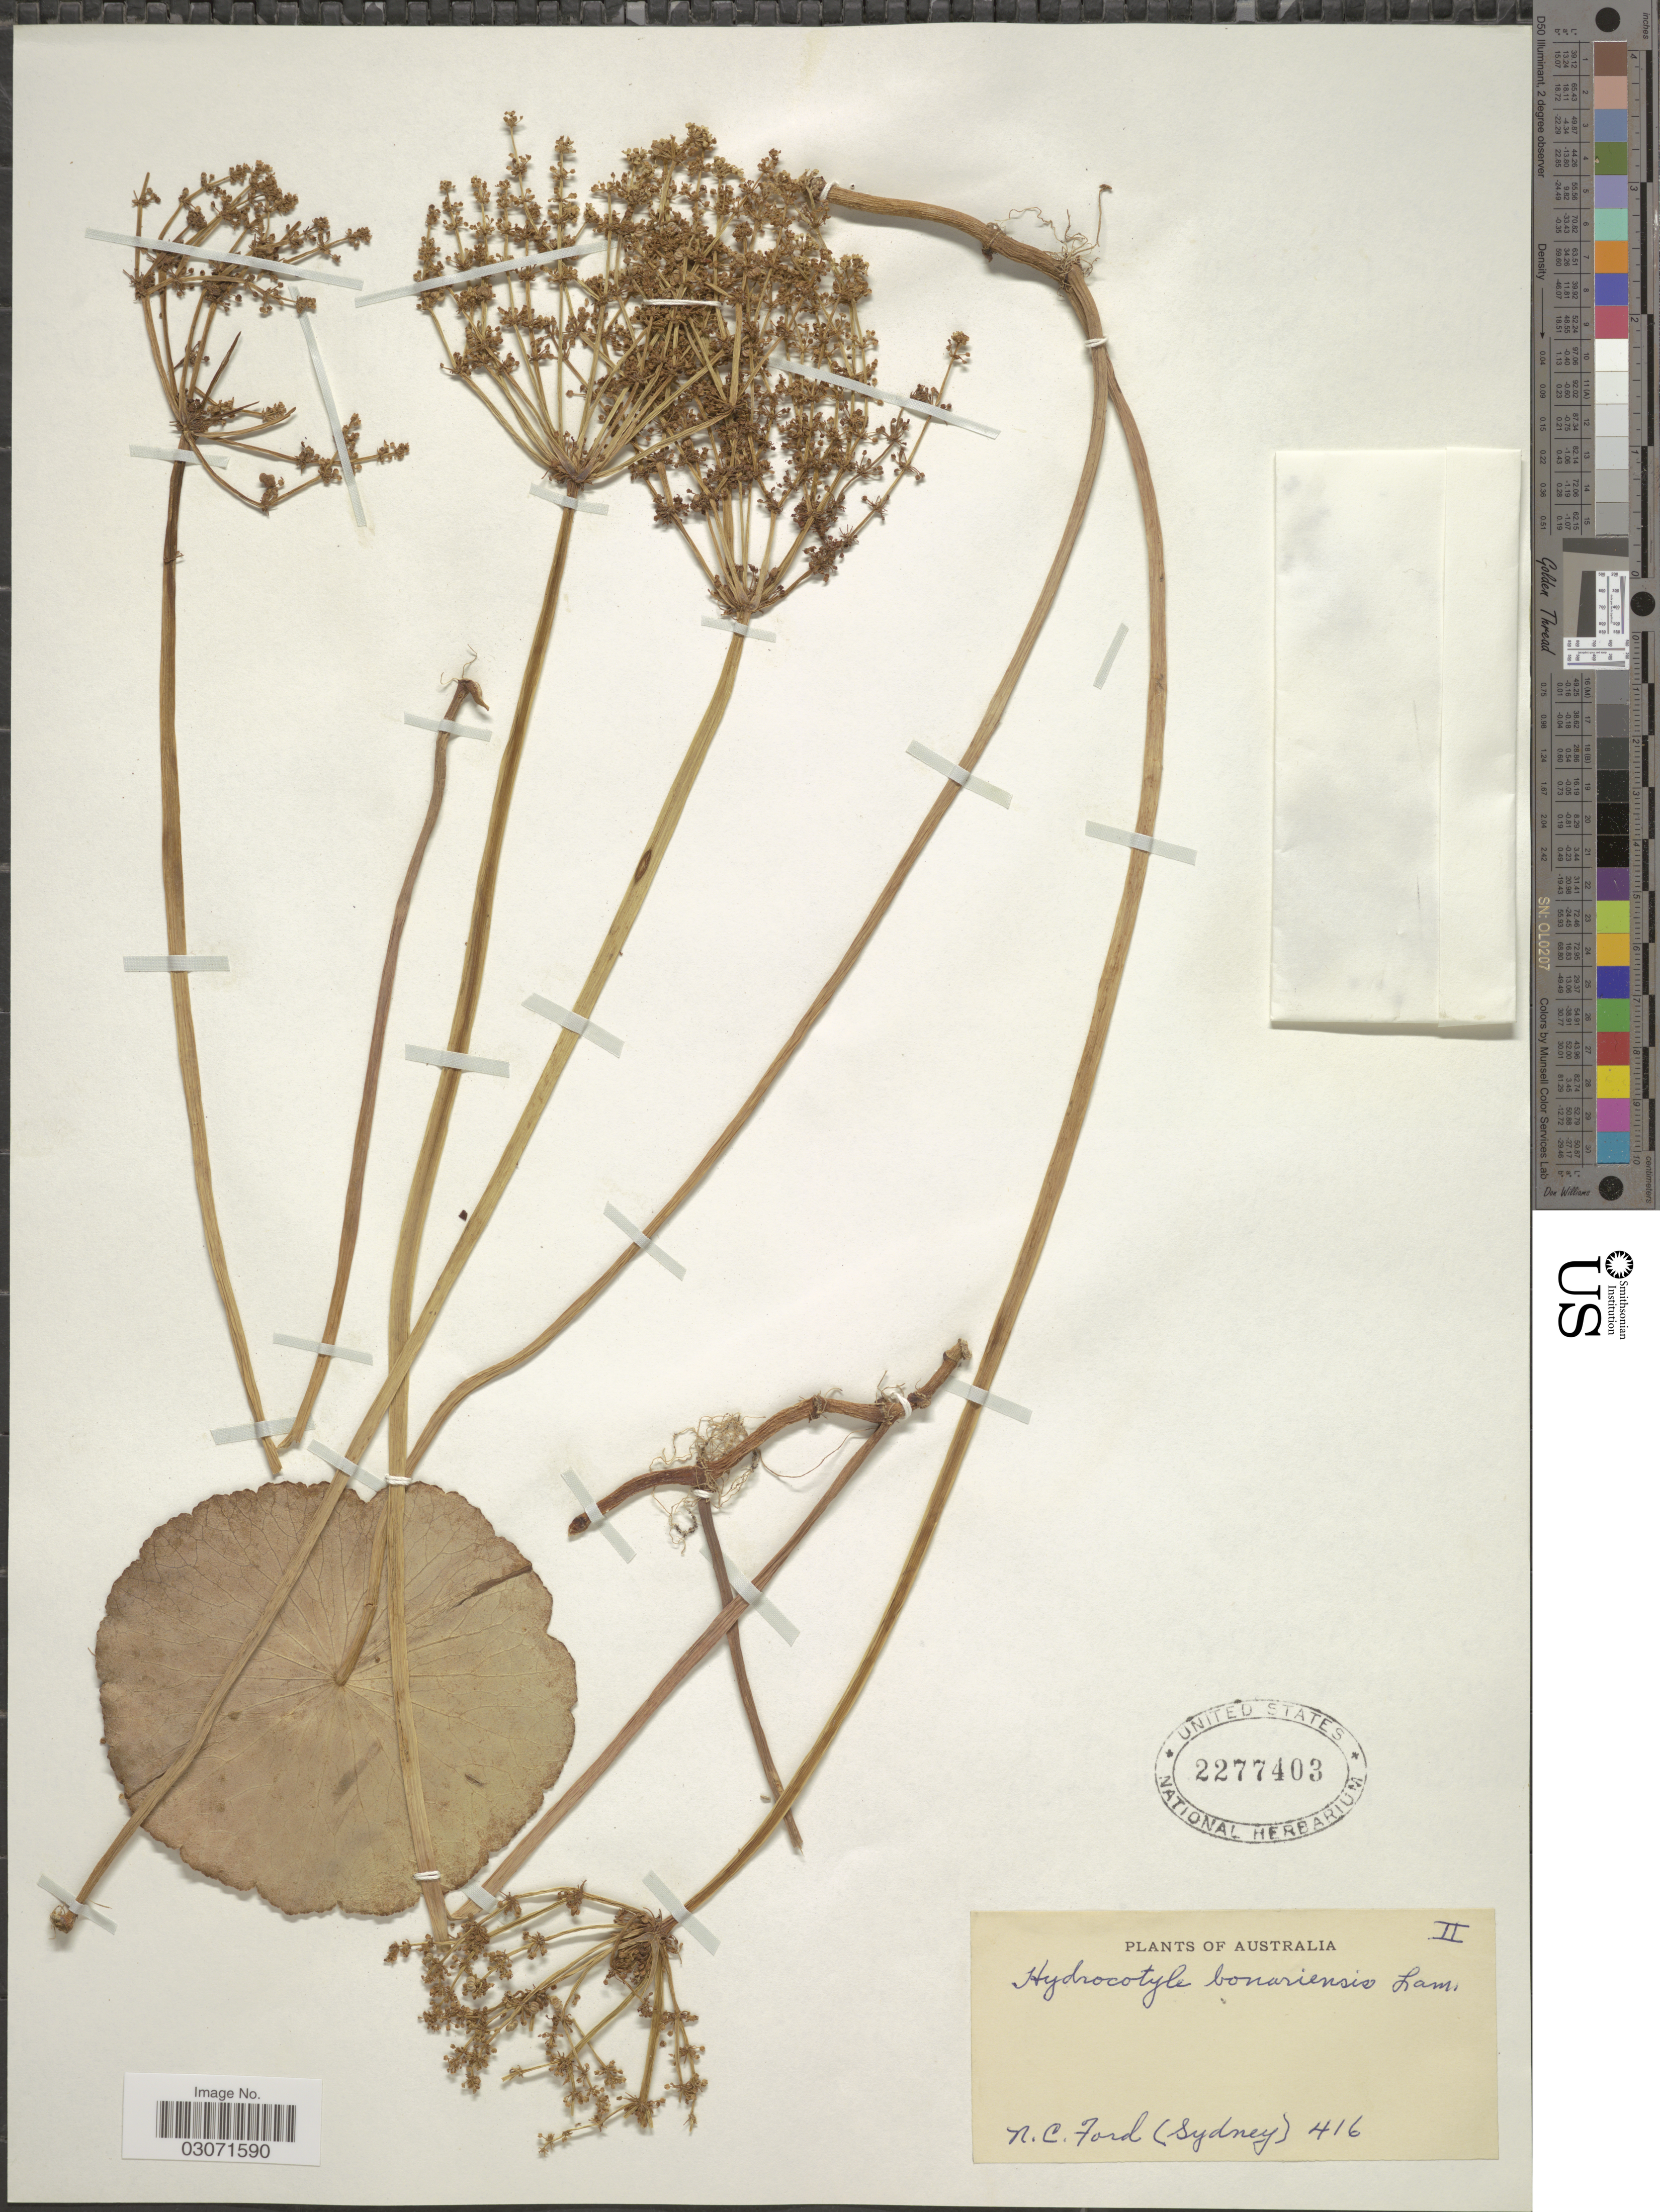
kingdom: Plantae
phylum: Tracheophyta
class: Magnoliopsida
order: Apiales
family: Araliaceae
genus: Hydrocotyle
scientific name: Hydrocotyle bonariensis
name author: Lam.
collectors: N. Ford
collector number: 416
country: Australia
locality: Sydney.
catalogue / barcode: US 2277403